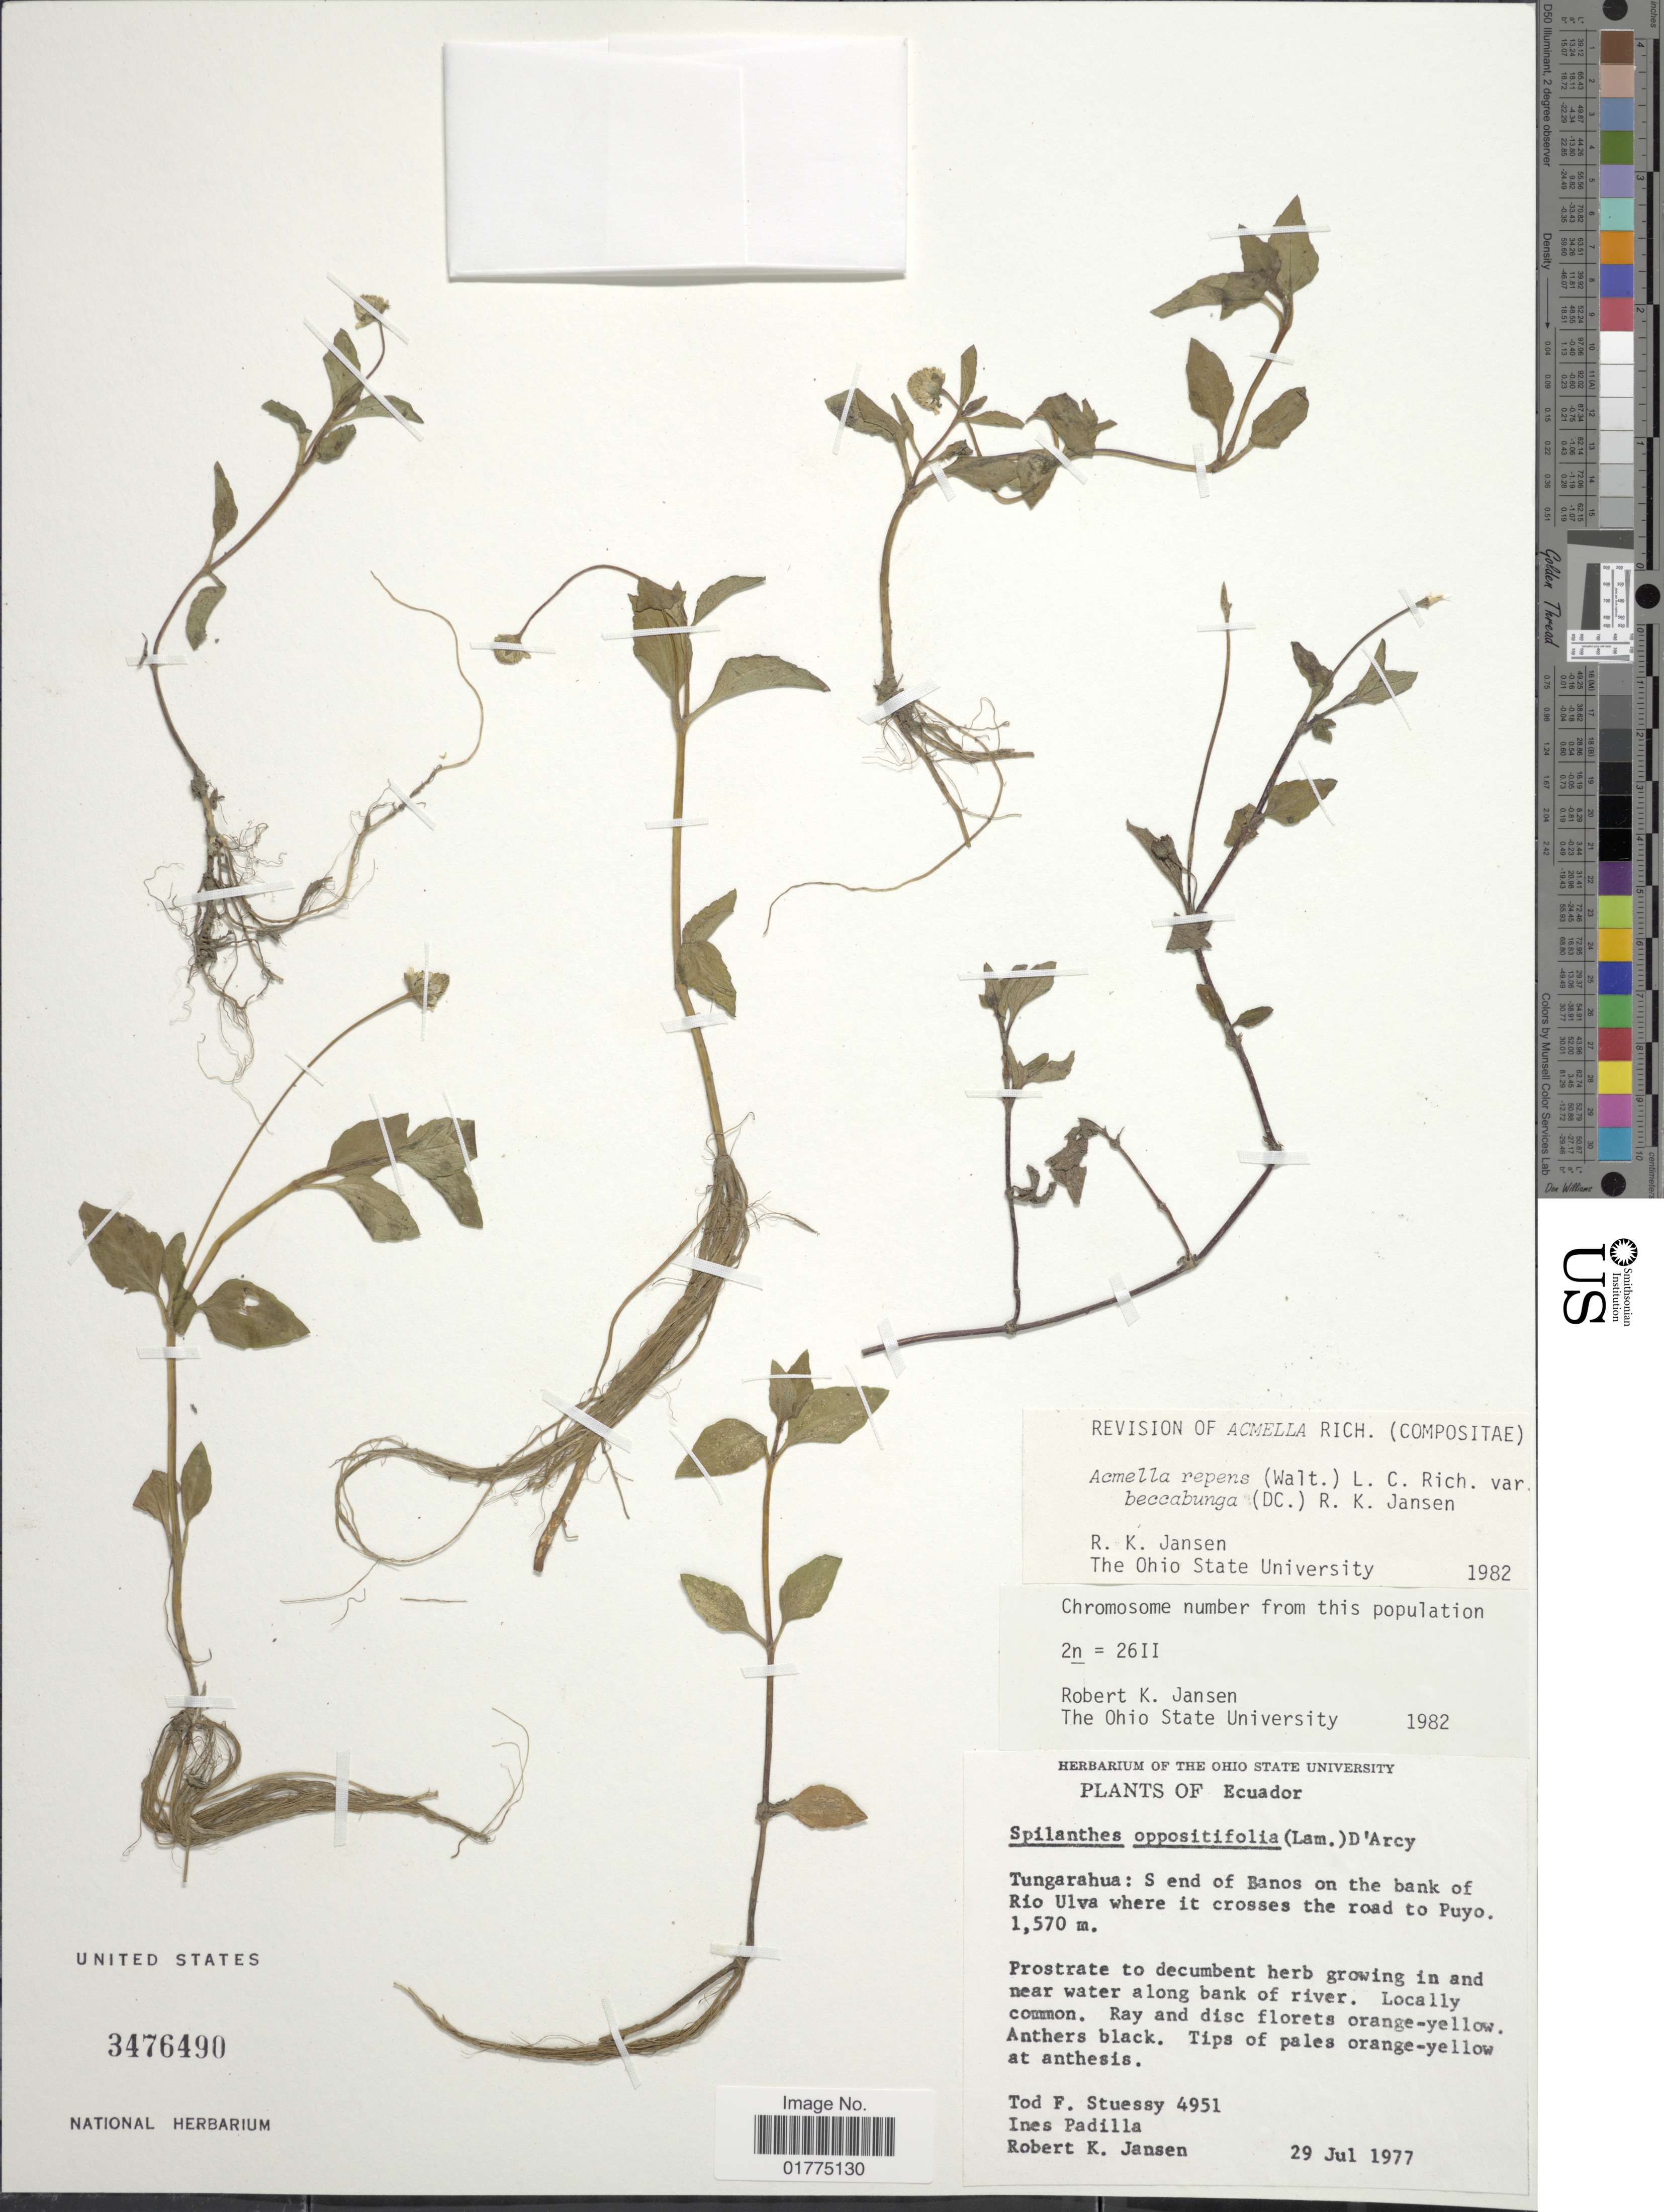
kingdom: Plantae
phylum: Tracheophyta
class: Magnoliopsida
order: Asterales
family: Asteraceae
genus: Heliopsis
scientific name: Heliopsis buphthalmoides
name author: (Jacq.) Dunal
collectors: T. Stuessy, I. Padilla & R. K. Jansen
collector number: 4951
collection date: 1977-07-29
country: Ecuador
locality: Tungarahua: S end of Banos on the bank of Rio Ulva where it crosses the road to Puyo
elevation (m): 1570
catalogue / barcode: US 3476490